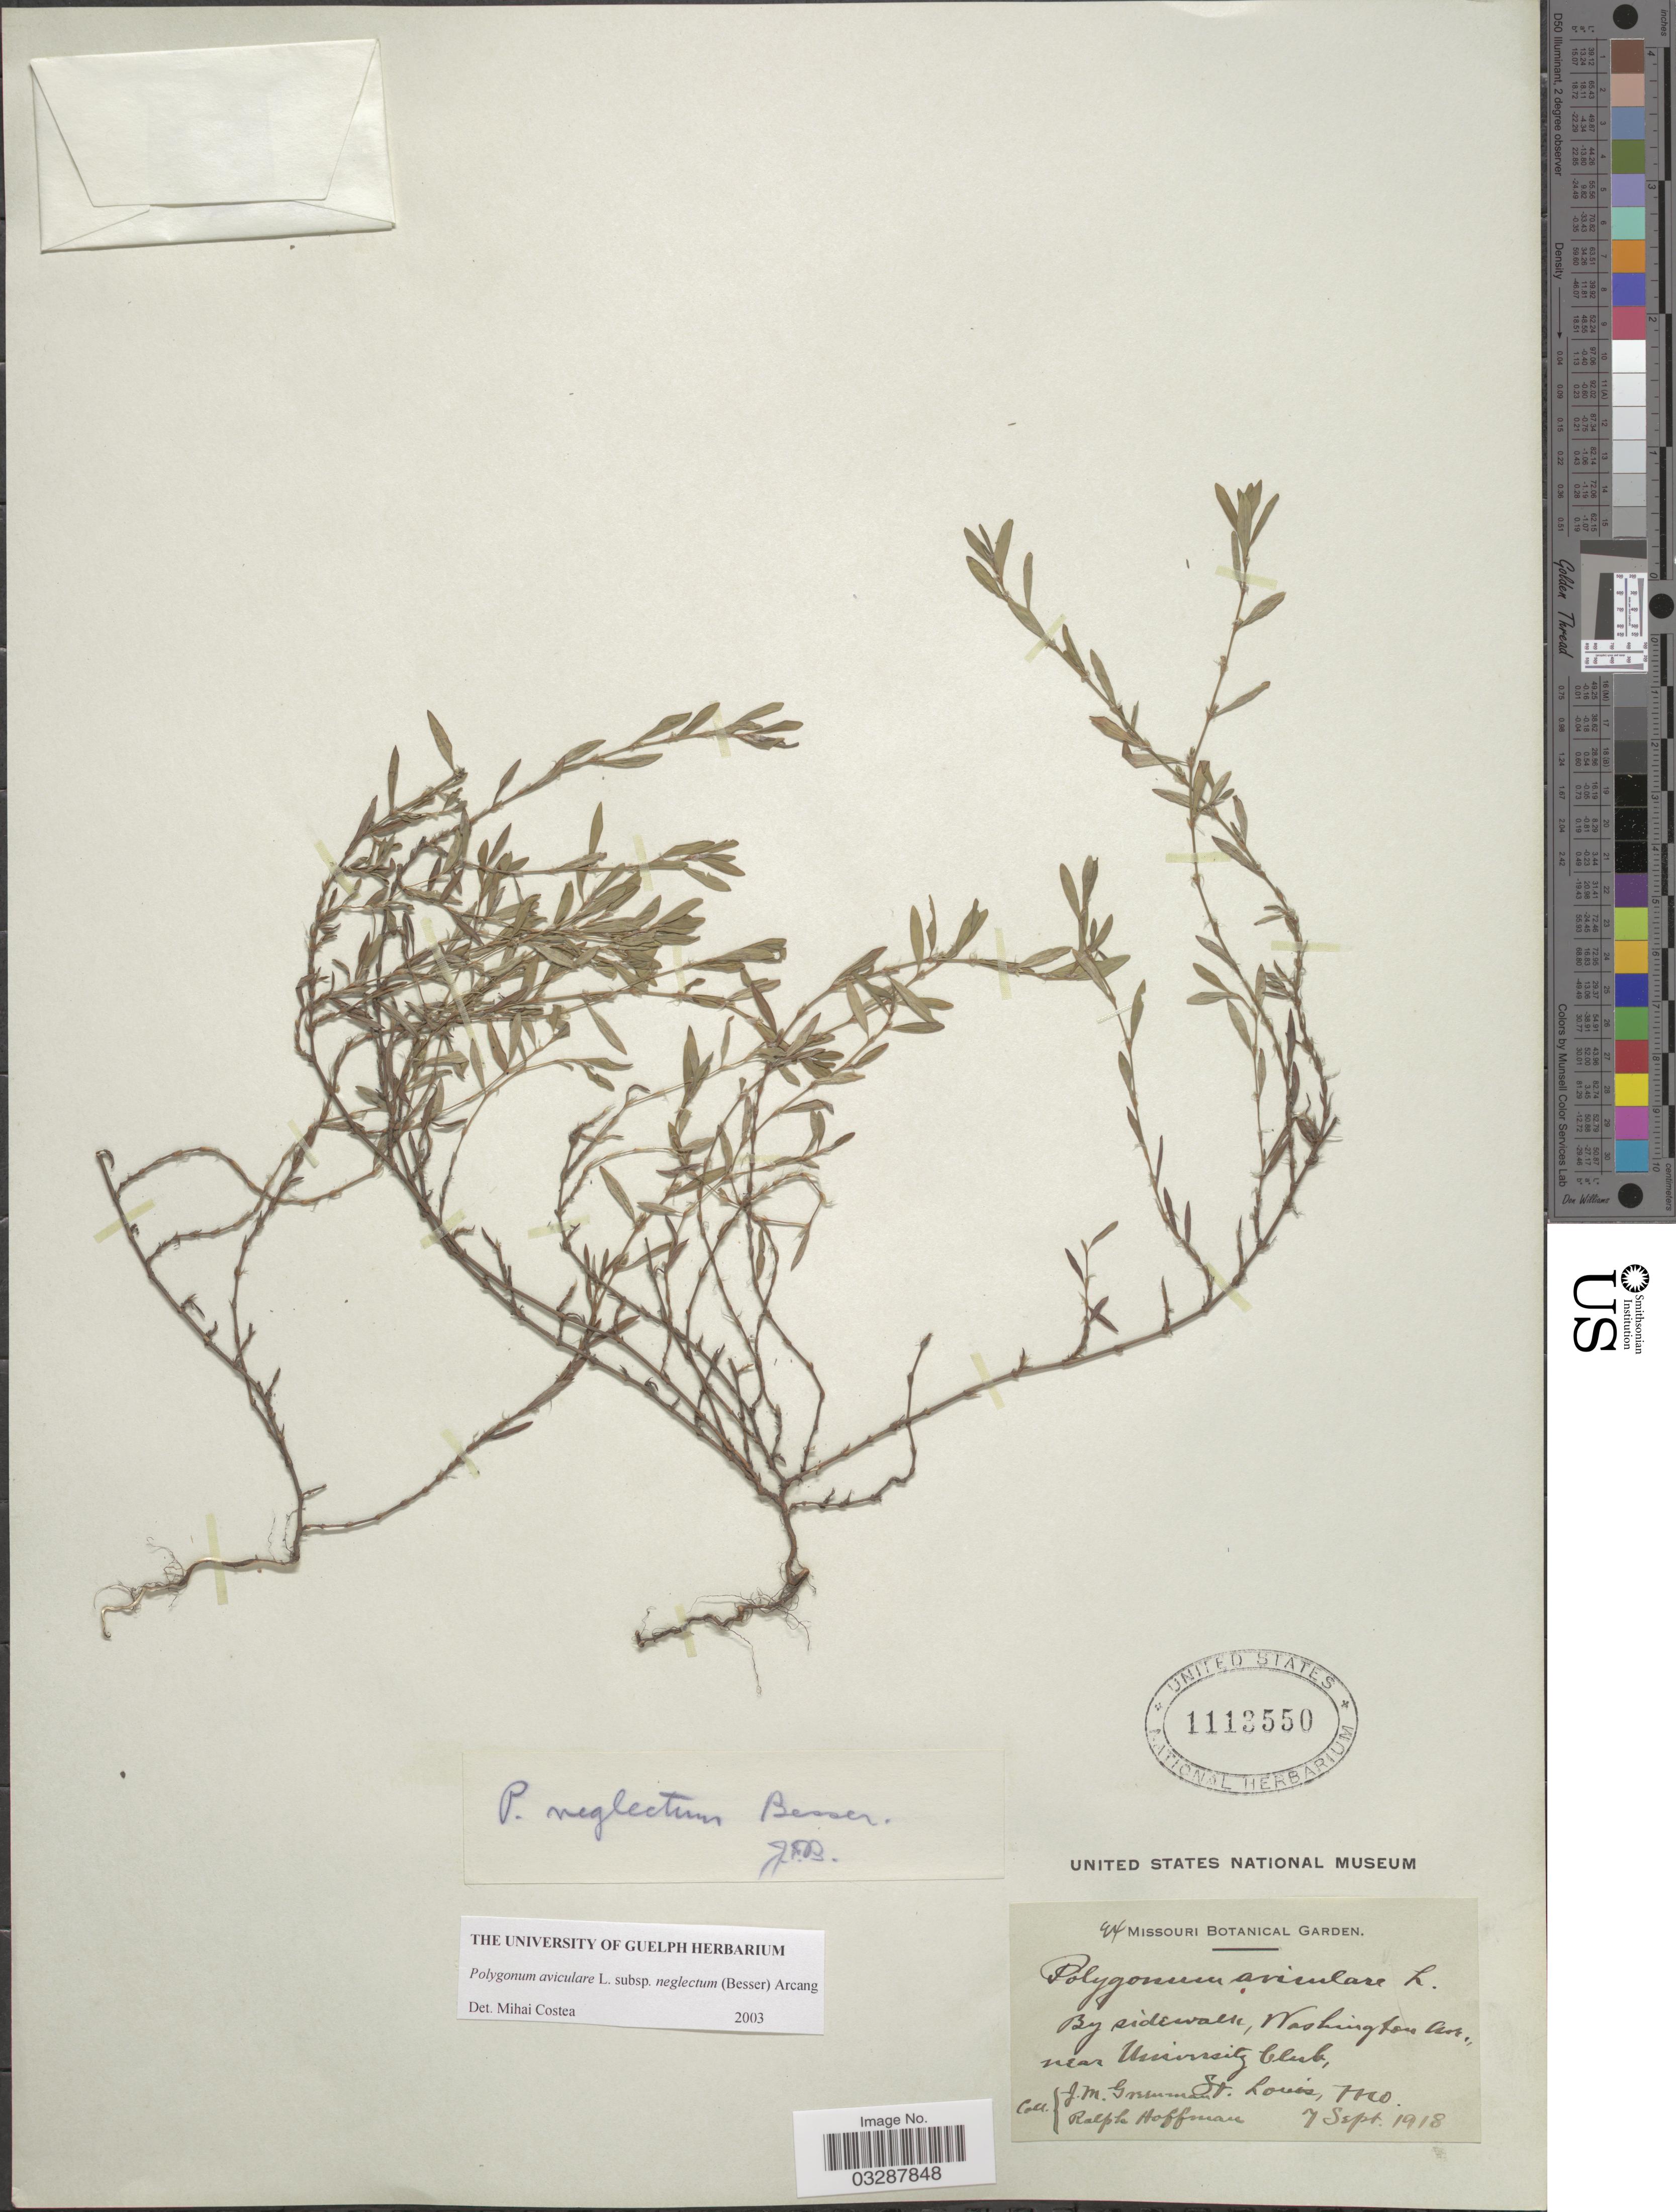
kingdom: Plantae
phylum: Tracheophyta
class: Magnoliopsida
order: Caryophyllales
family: Polygonaceae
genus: Polygonum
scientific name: Polygonum aviculare subsp. neglectum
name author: (Besser) Arcang.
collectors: J. M. Greenman & R. Hoffman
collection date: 1918-09-07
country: United States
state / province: Missouri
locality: By sidewalk, Washington Ave, near University Club, St. Louis.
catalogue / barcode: US 1113550